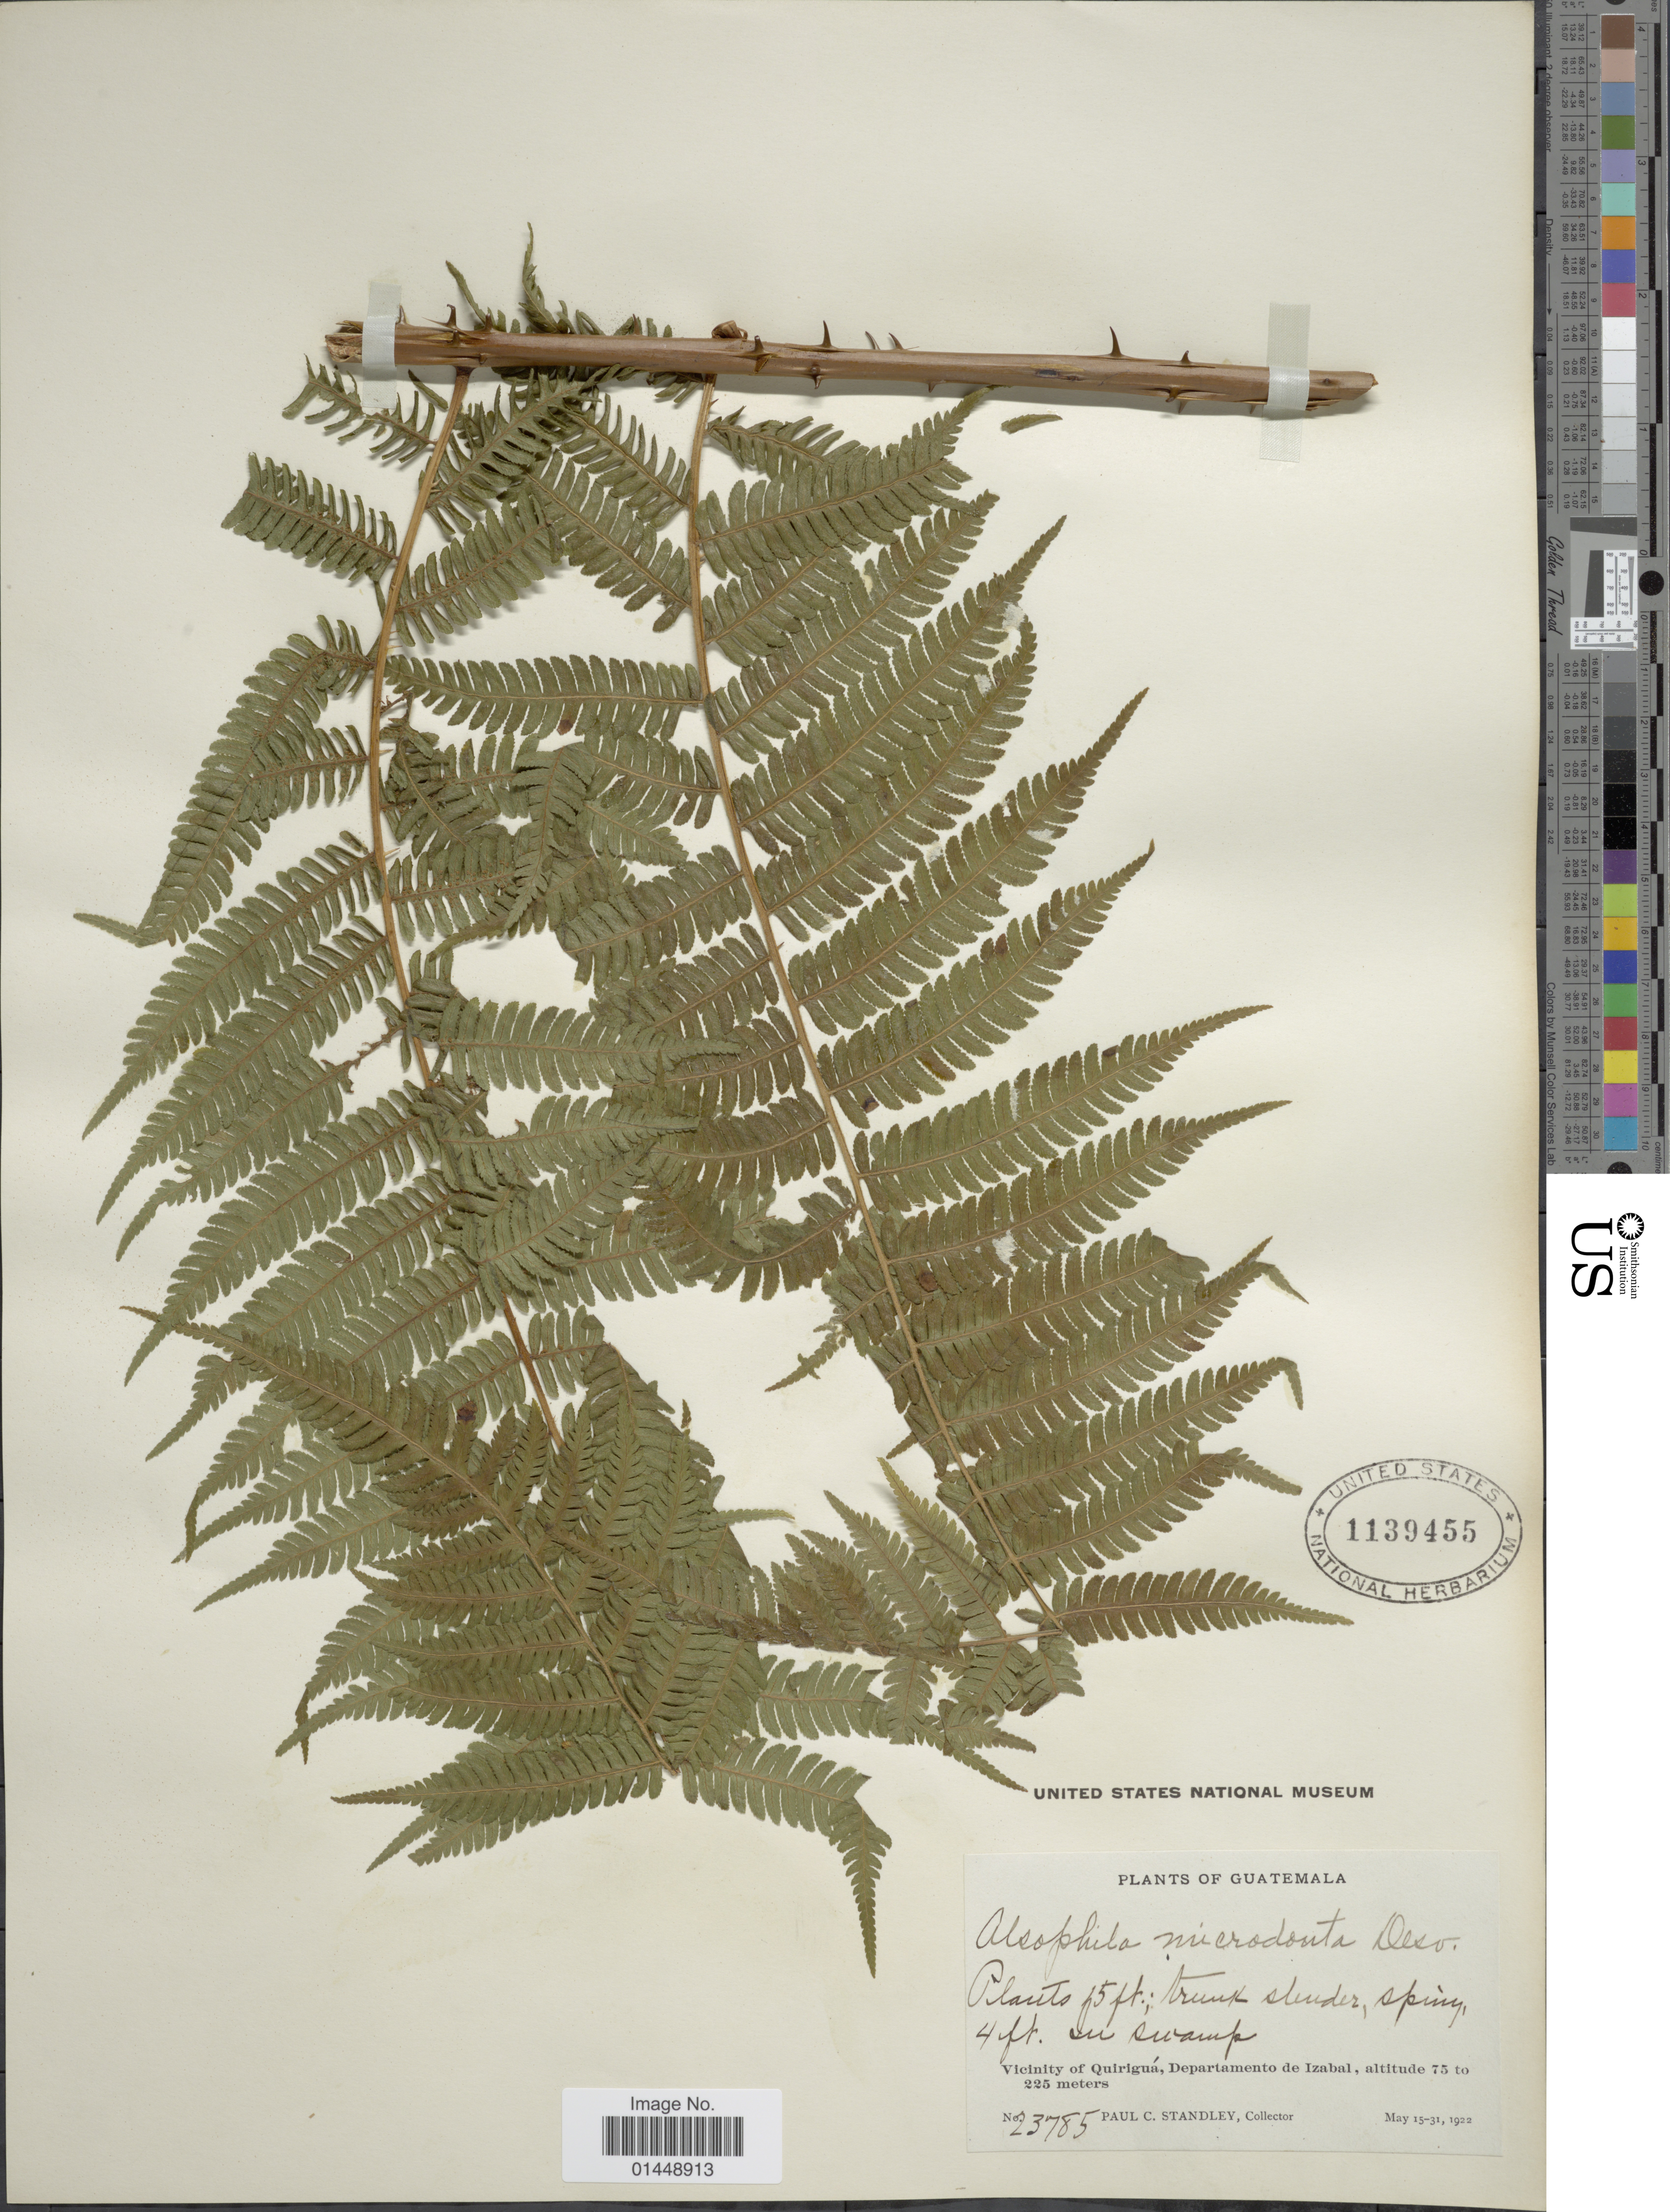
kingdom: Plantae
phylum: Tracheophyta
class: Polypodiopsida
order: Cyatheales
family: Cyatheaceae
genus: Cyathea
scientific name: Cyathea microdonta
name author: (Desv.) Domin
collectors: P. C. Standley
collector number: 23785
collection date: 1922-05-15/1922-05-31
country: Guatemala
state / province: Izabal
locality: Vicinity of Quiriguá, Departamento de Izabal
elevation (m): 75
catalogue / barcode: US 1139455